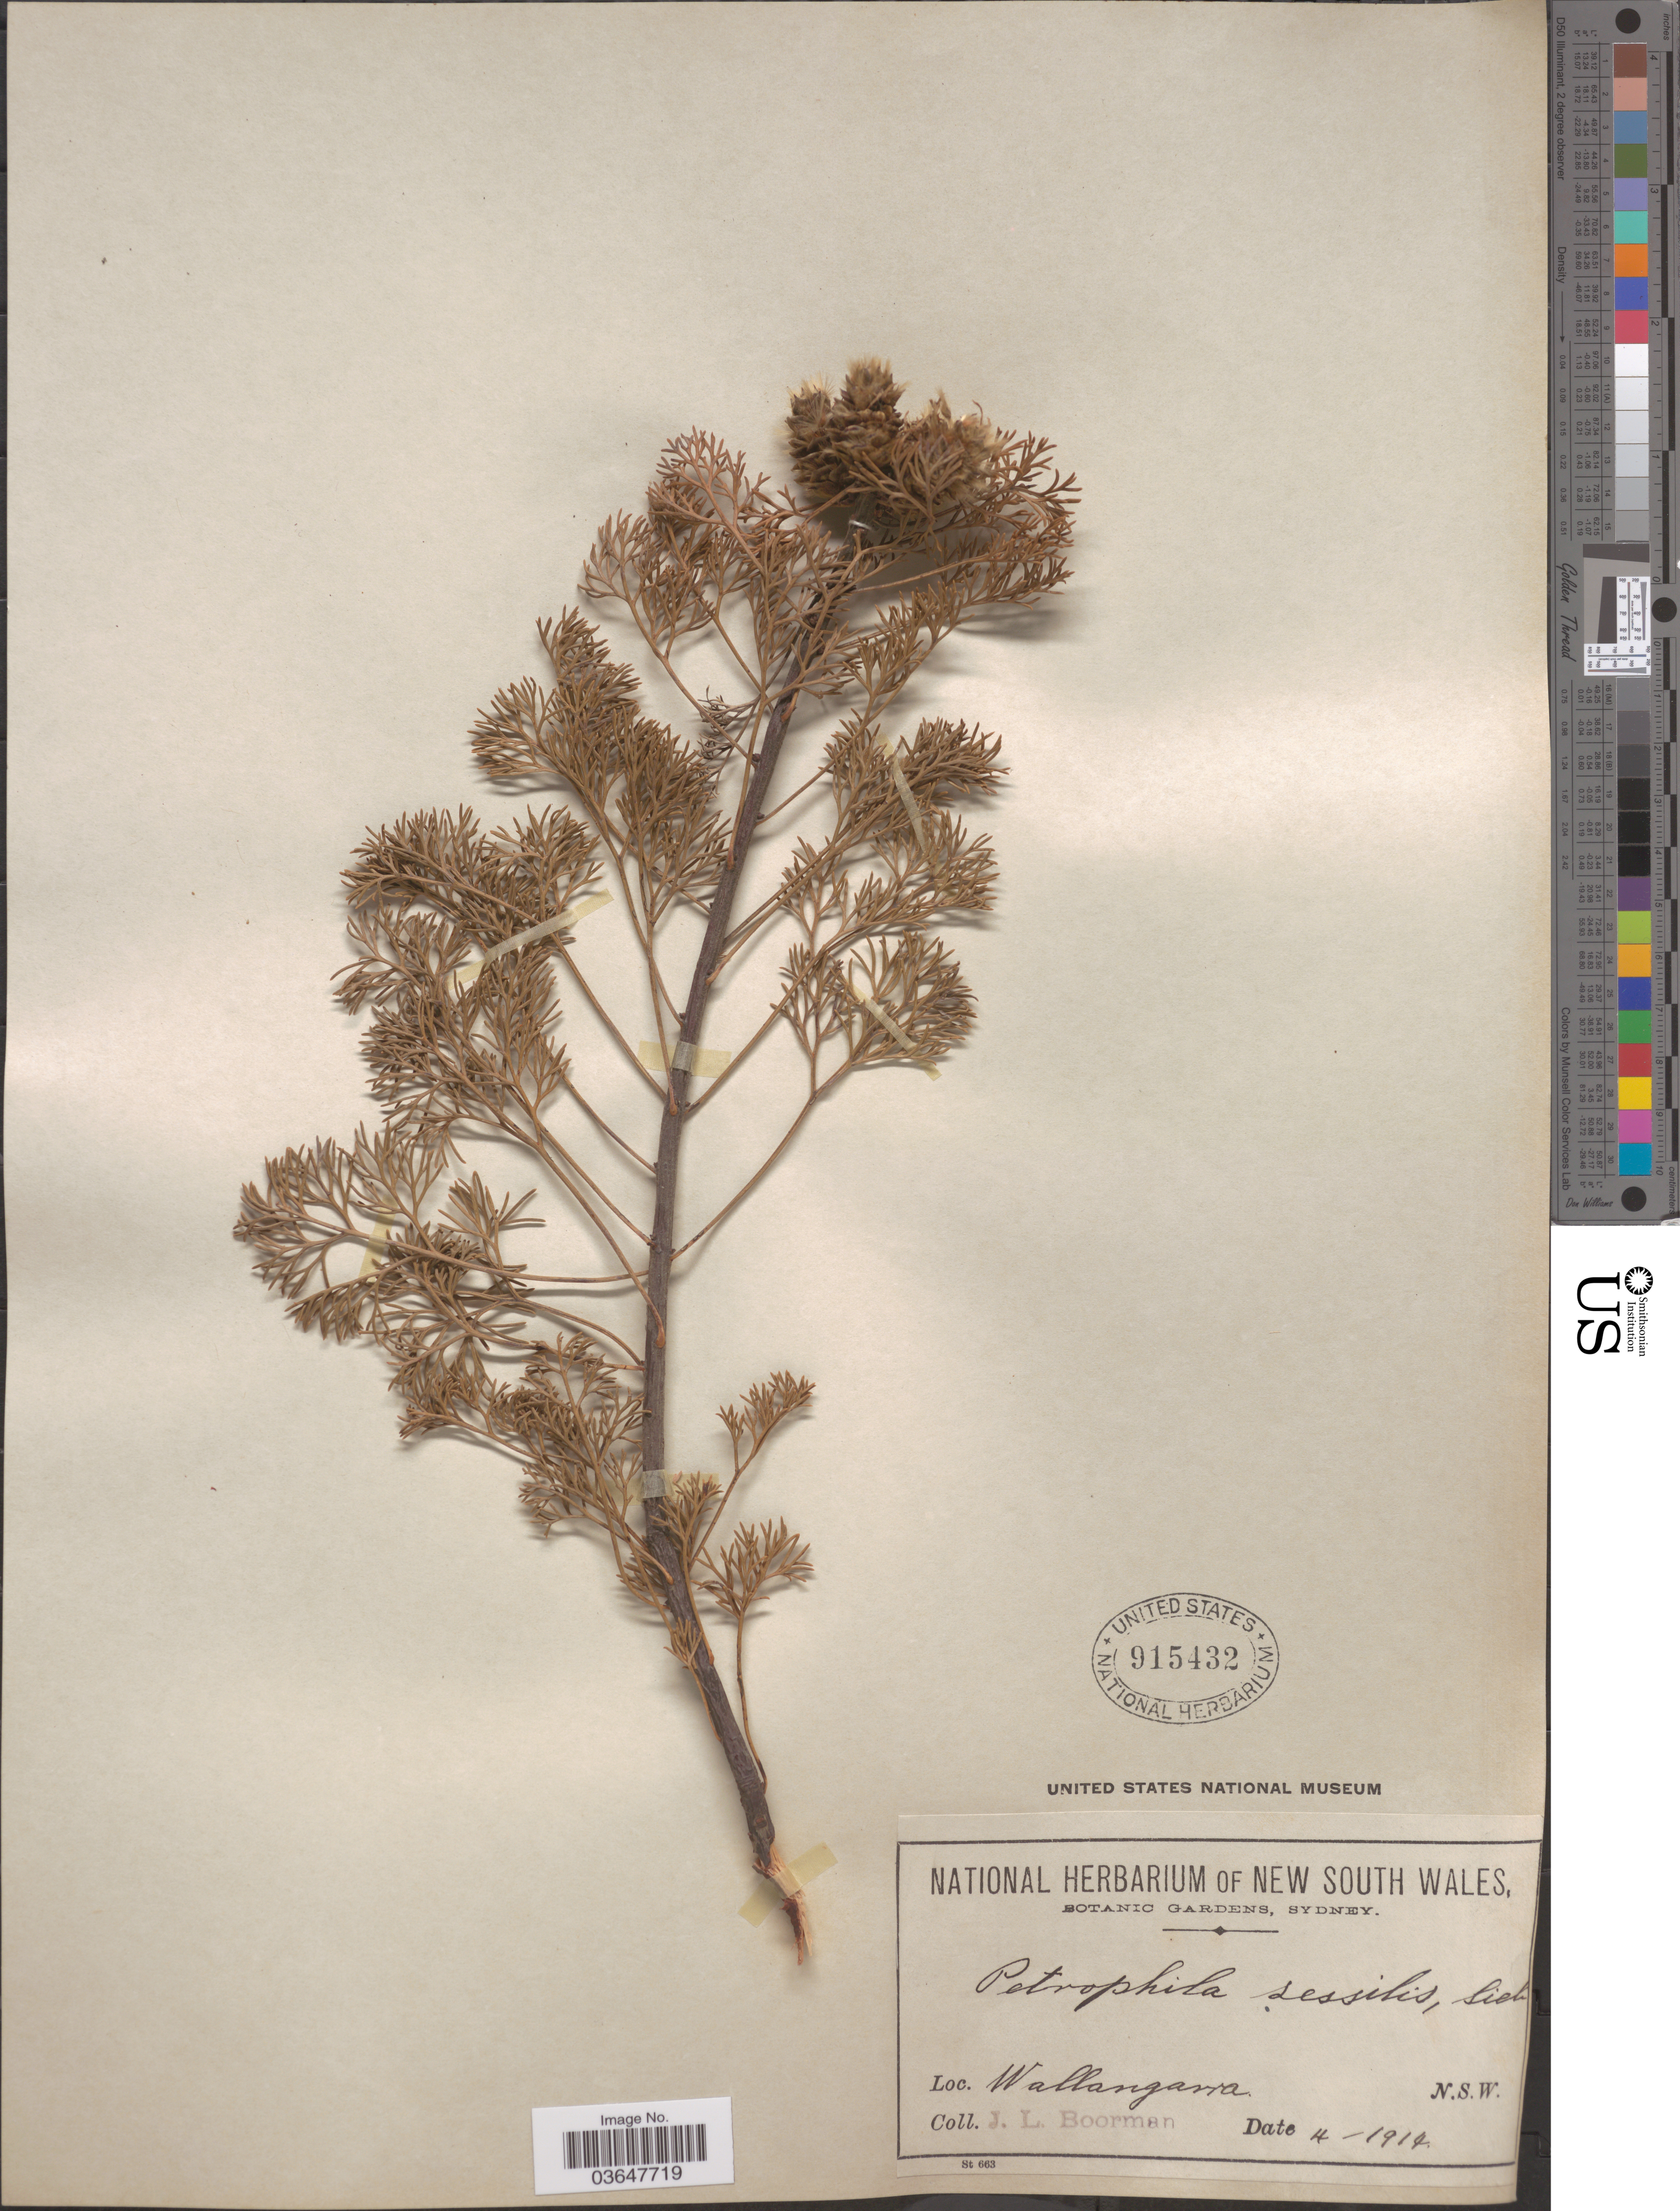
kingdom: Plantae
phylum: Tracheophyta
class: Magnoliopsida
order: Proteales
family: Proteaceae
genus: Petrophile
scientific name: Petrophile sessilis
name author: Sieber ex Schult.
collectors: J. Boorman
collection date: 1914-04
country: Australia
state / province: New South Wales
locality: Wallangarra.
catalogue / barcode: US 915432